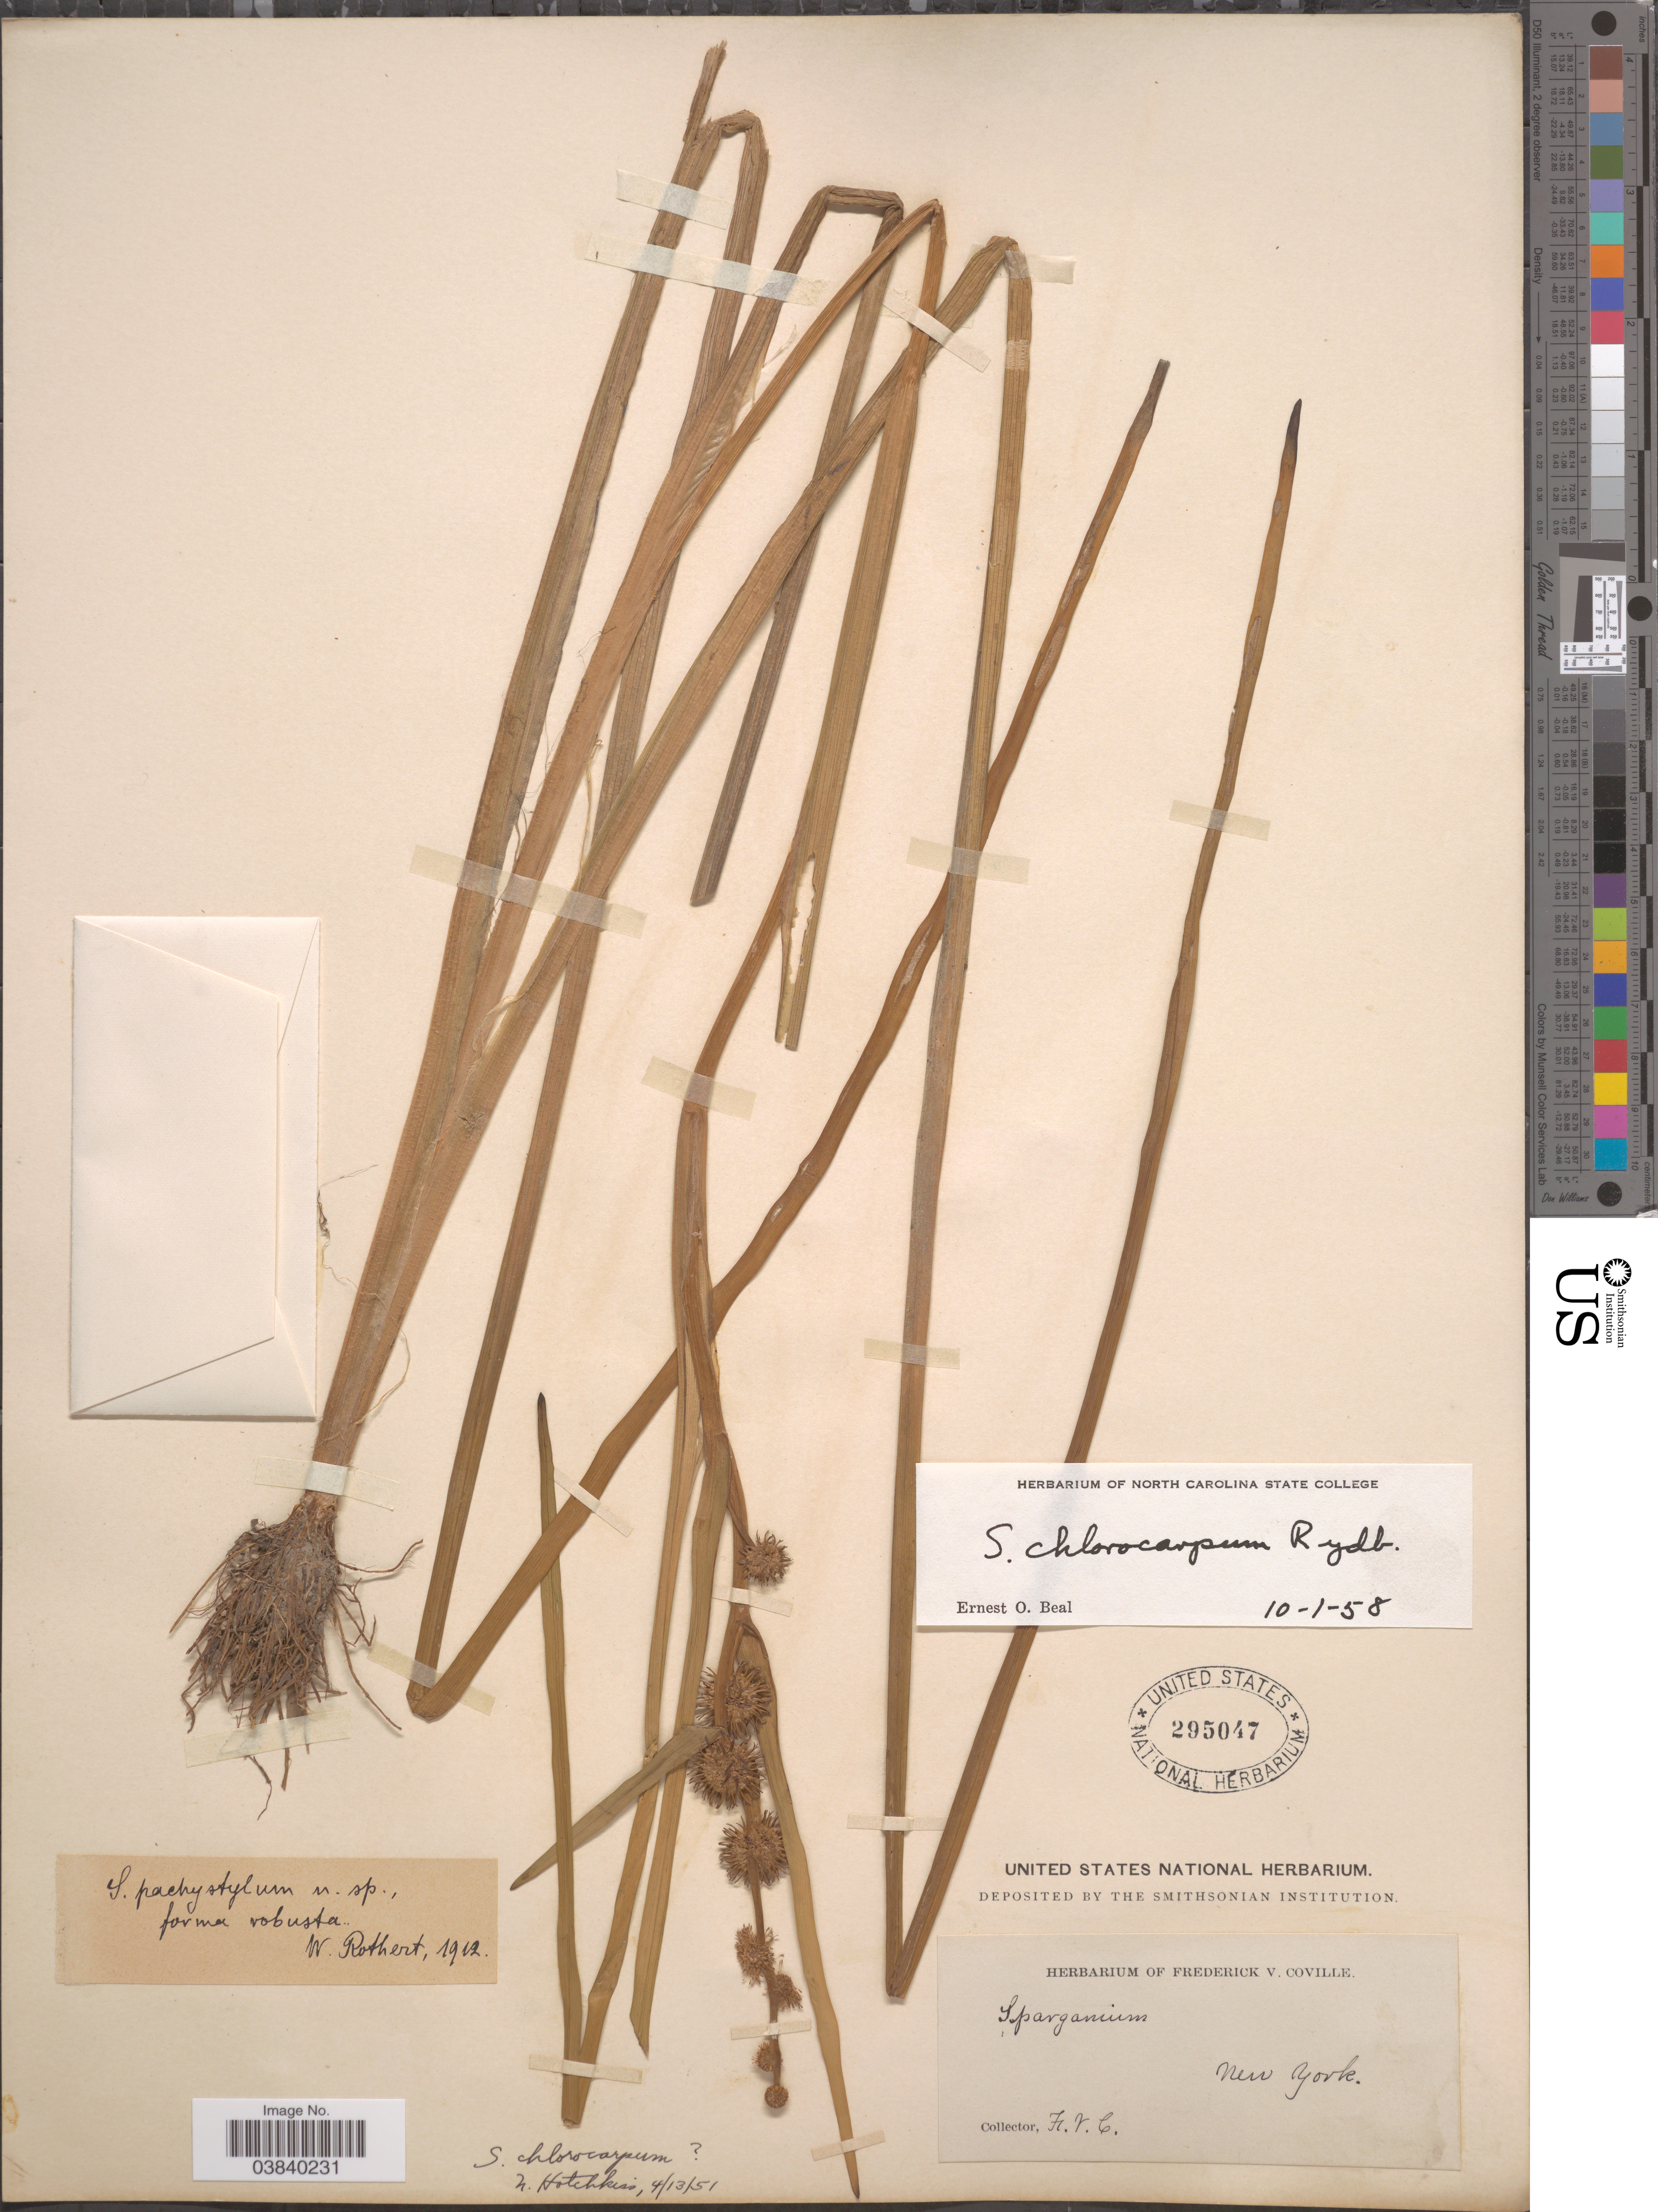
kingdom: Plantae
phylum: Tracheophyta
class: Liliopsida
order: Poales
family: Typhaceae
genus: Sparganium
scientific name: Sparganium chlorocarpum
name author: Rydb.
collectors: F. V. Coville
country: United States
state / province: New York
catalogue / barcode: US 295047